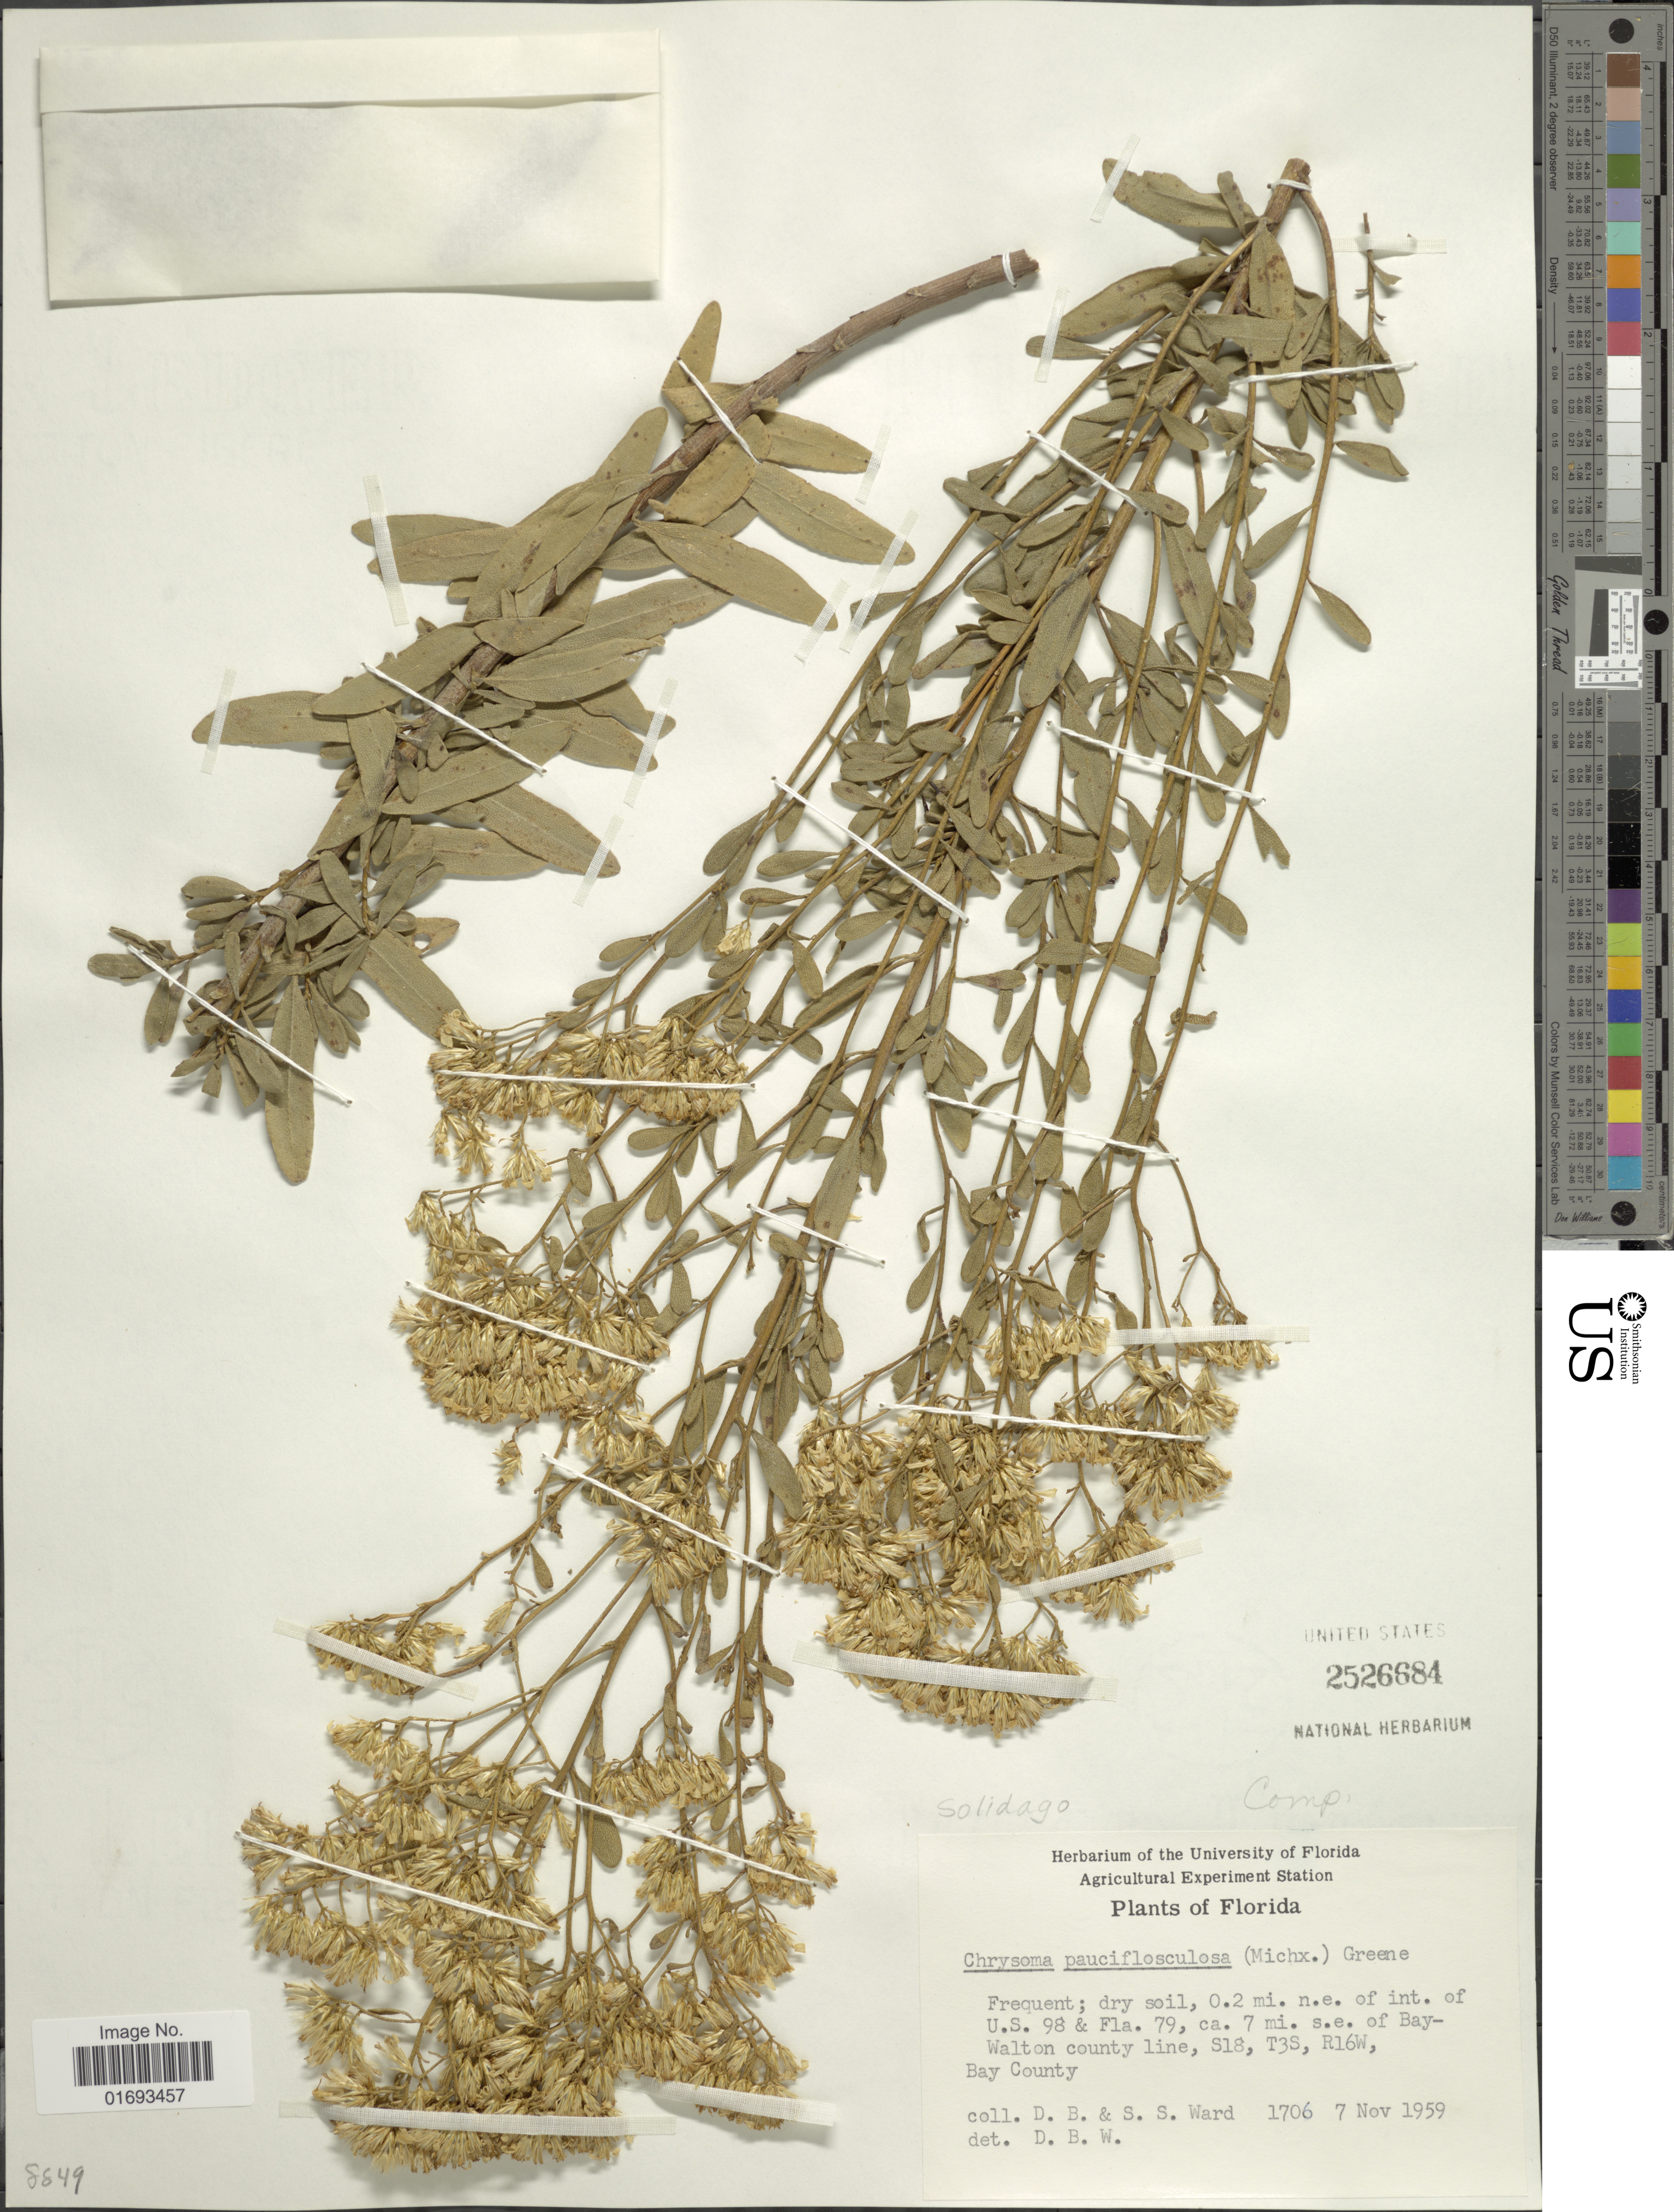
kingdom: Plantae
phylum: Tracheophyta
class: Magnoliopsida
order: Asterales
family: Asteraceae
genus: Chrysoma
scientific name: Chrysoma pauciflosculosa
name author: (Michx.) Greene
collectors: D. B. Ward & S. S. Ward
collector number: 1706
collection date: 1959-11-07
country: United States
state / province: Florida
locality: Frequent; dry soil, 0.2 mi. n.e. of int. of U.S. 98 Fla. 79, ca. 7 mi. s.e. of Bay-Walton county line, S18, T3S, R16W, Bay County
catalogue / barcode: US 2526684